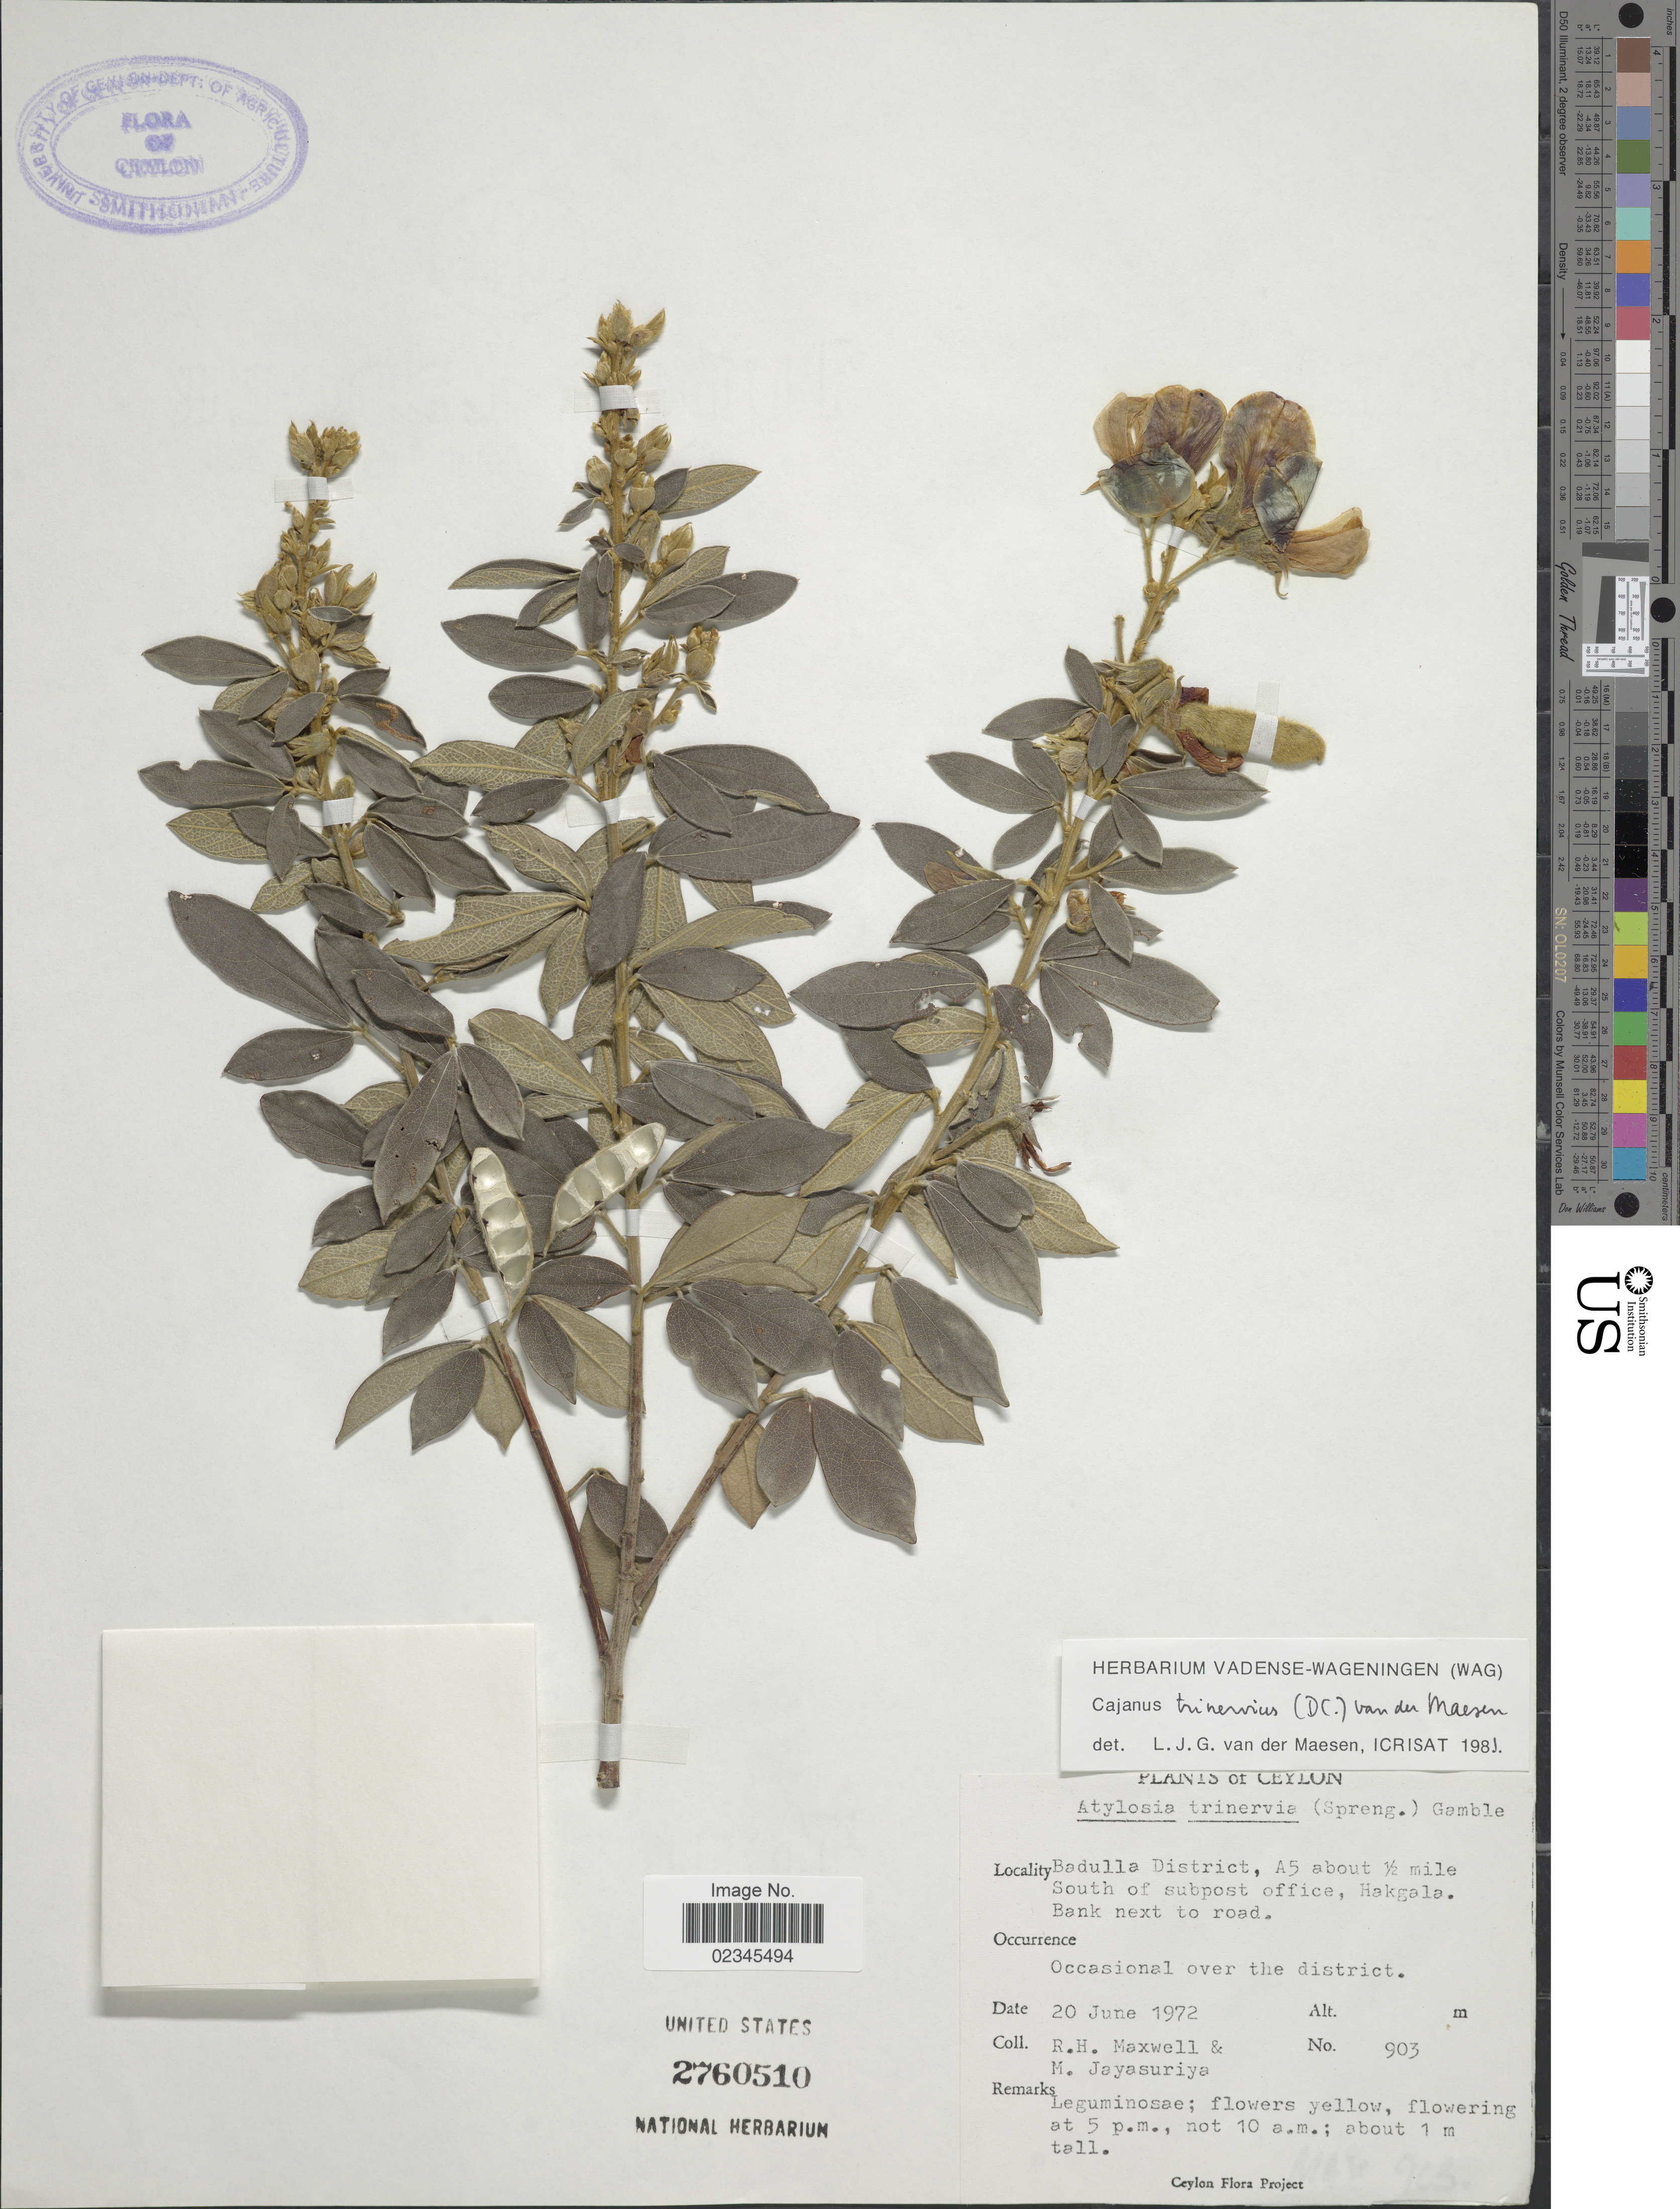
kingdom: Plantae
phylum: Tracheophyta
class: Magnoliopsida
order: Fabales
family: Fabaceae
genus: Cajanus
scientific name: Cajanus trinervius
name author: (DC.) Maesen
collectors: R. Maxwell & M. Jayasuriya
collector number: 903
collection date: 1972-06-20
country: Sri Lanka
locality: Ceylon. Badulla District, A5 about ½ mile South of subpost office, Hakgala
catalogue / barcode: US 2760510